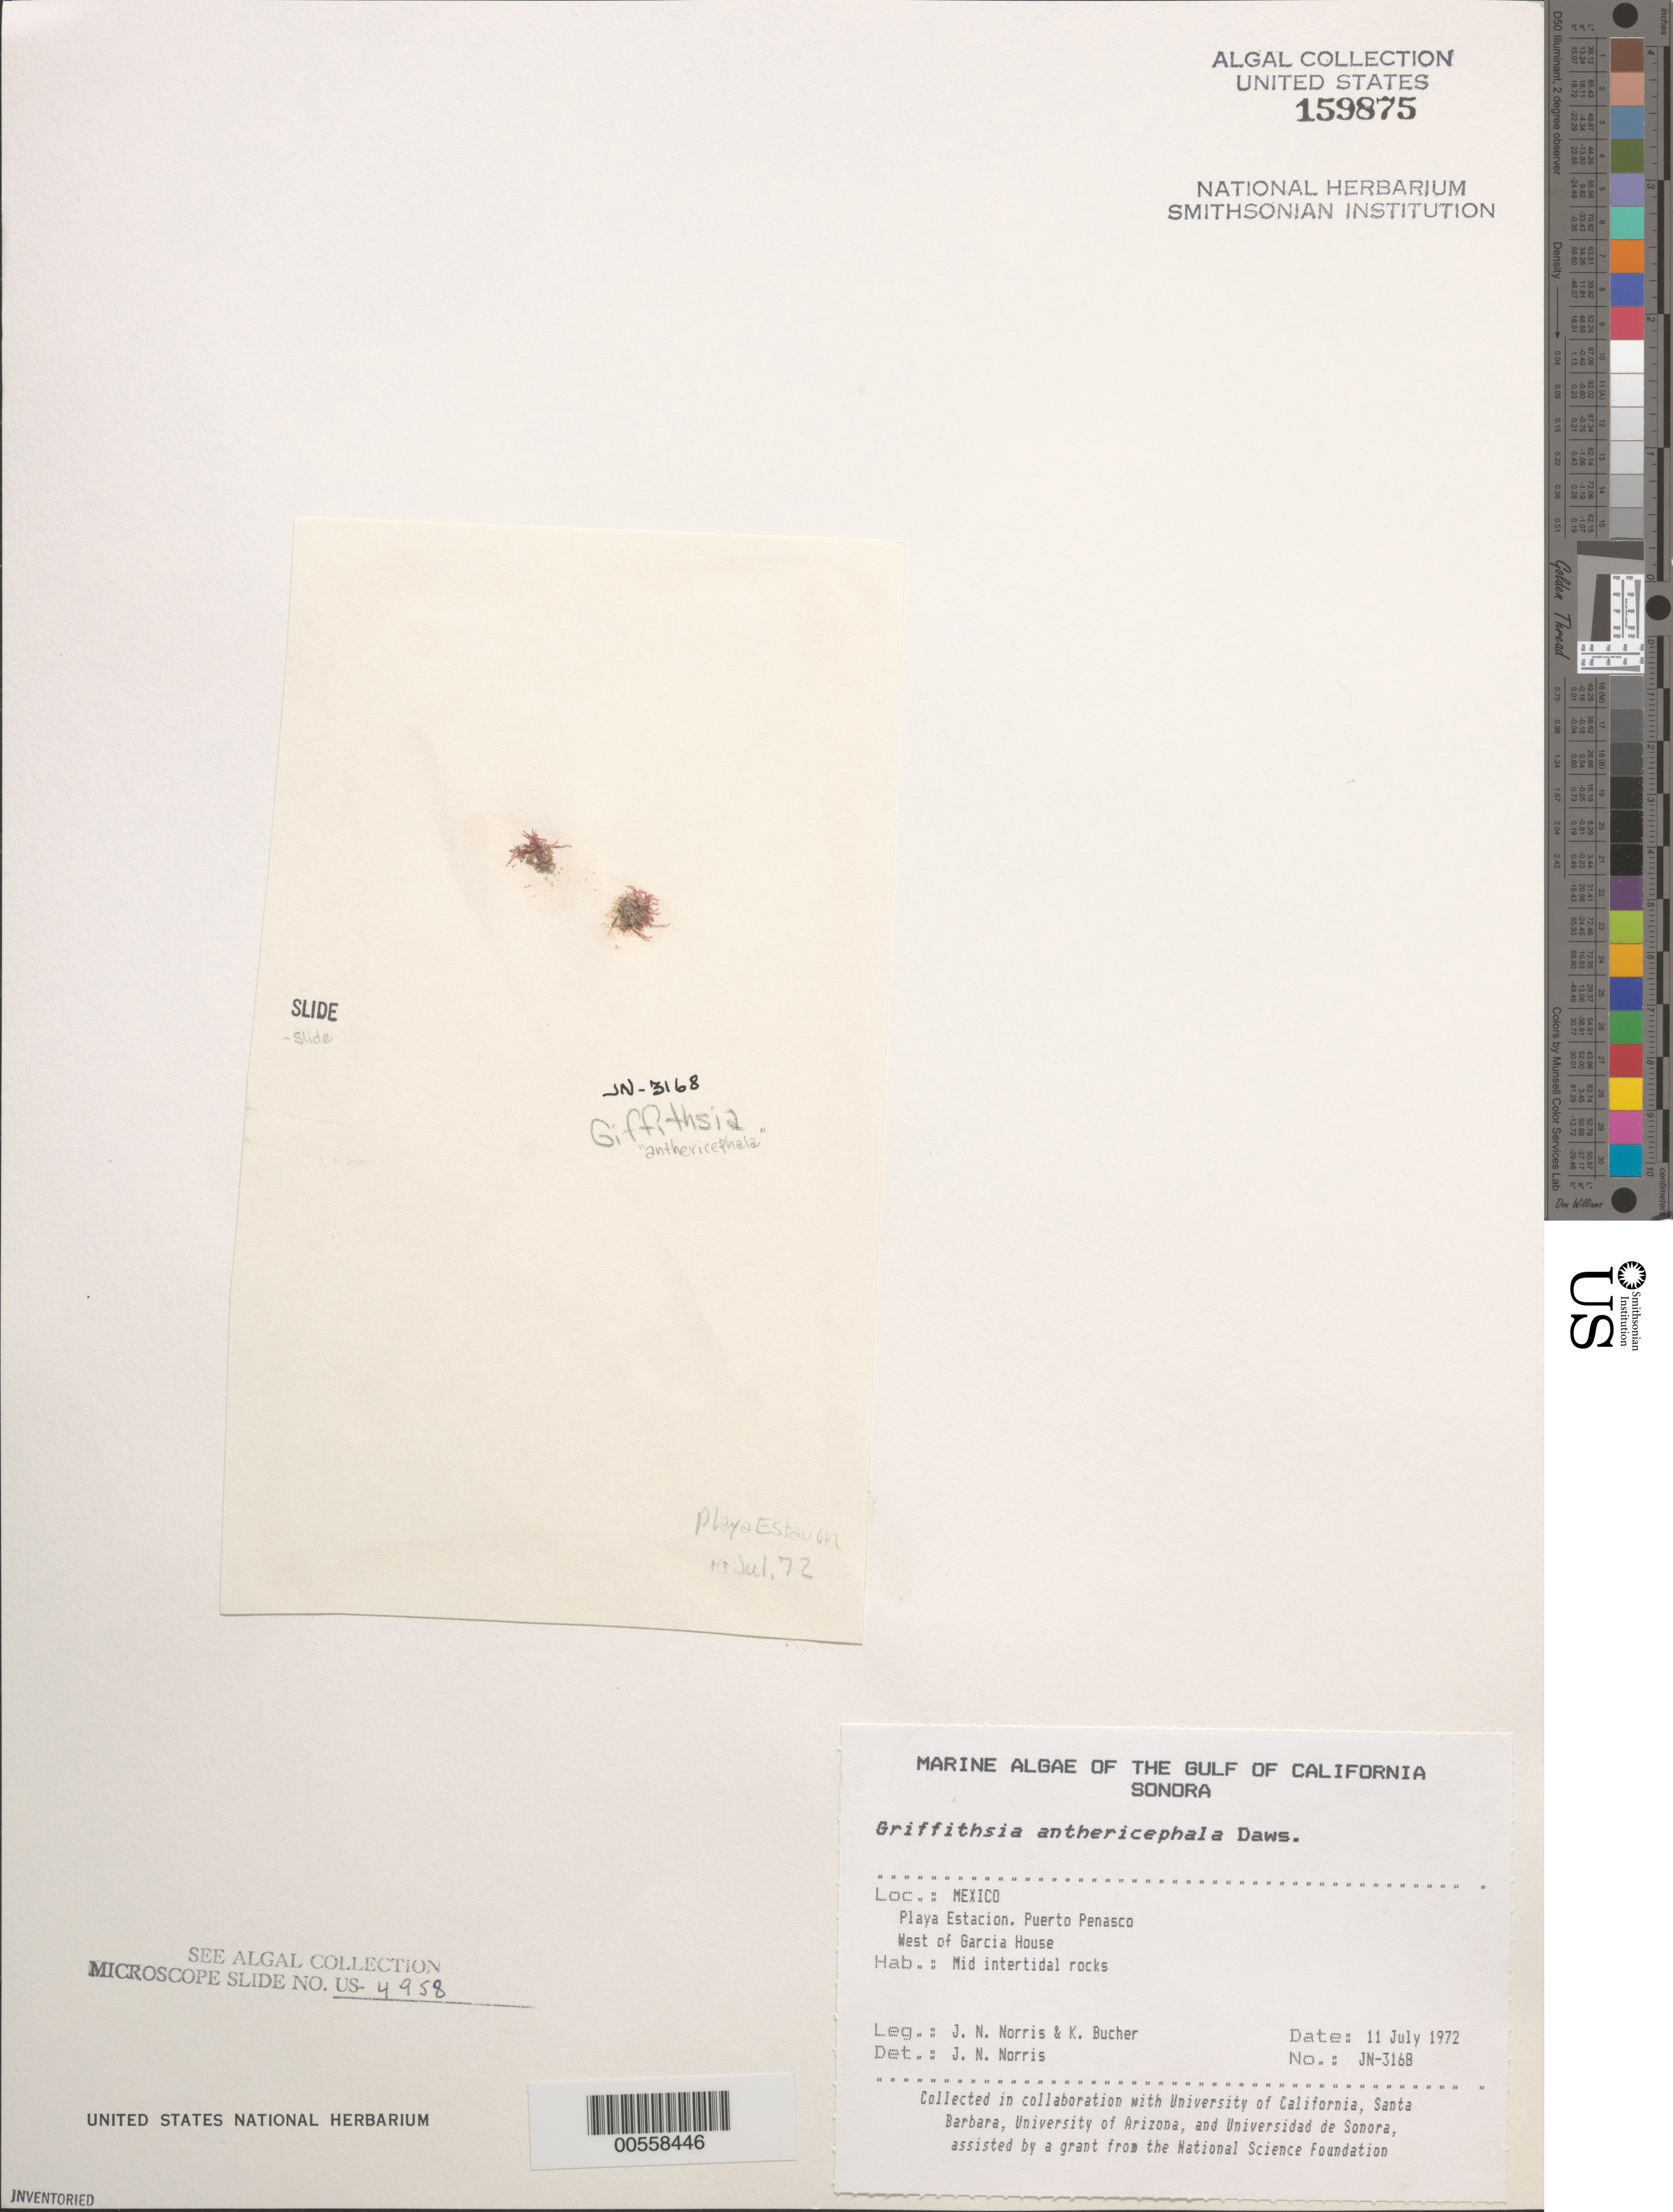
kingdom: Plantae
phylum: Rhodophyta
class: Florideophyceae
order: Ceramiales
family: Wrangeliaceae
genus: Anotrichium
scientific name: Anotrichium anthericephalum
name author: (E.Y. Dawson) Baldock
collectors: J. N. Norris & K. E. Bucher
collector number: JN-3168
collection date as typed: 11 Jul 1972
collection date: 1972-07-11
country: Mexico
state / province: Sonora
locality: Playa Estacion, Puerto Penasco, west of Garcia House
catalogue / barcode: US 159875